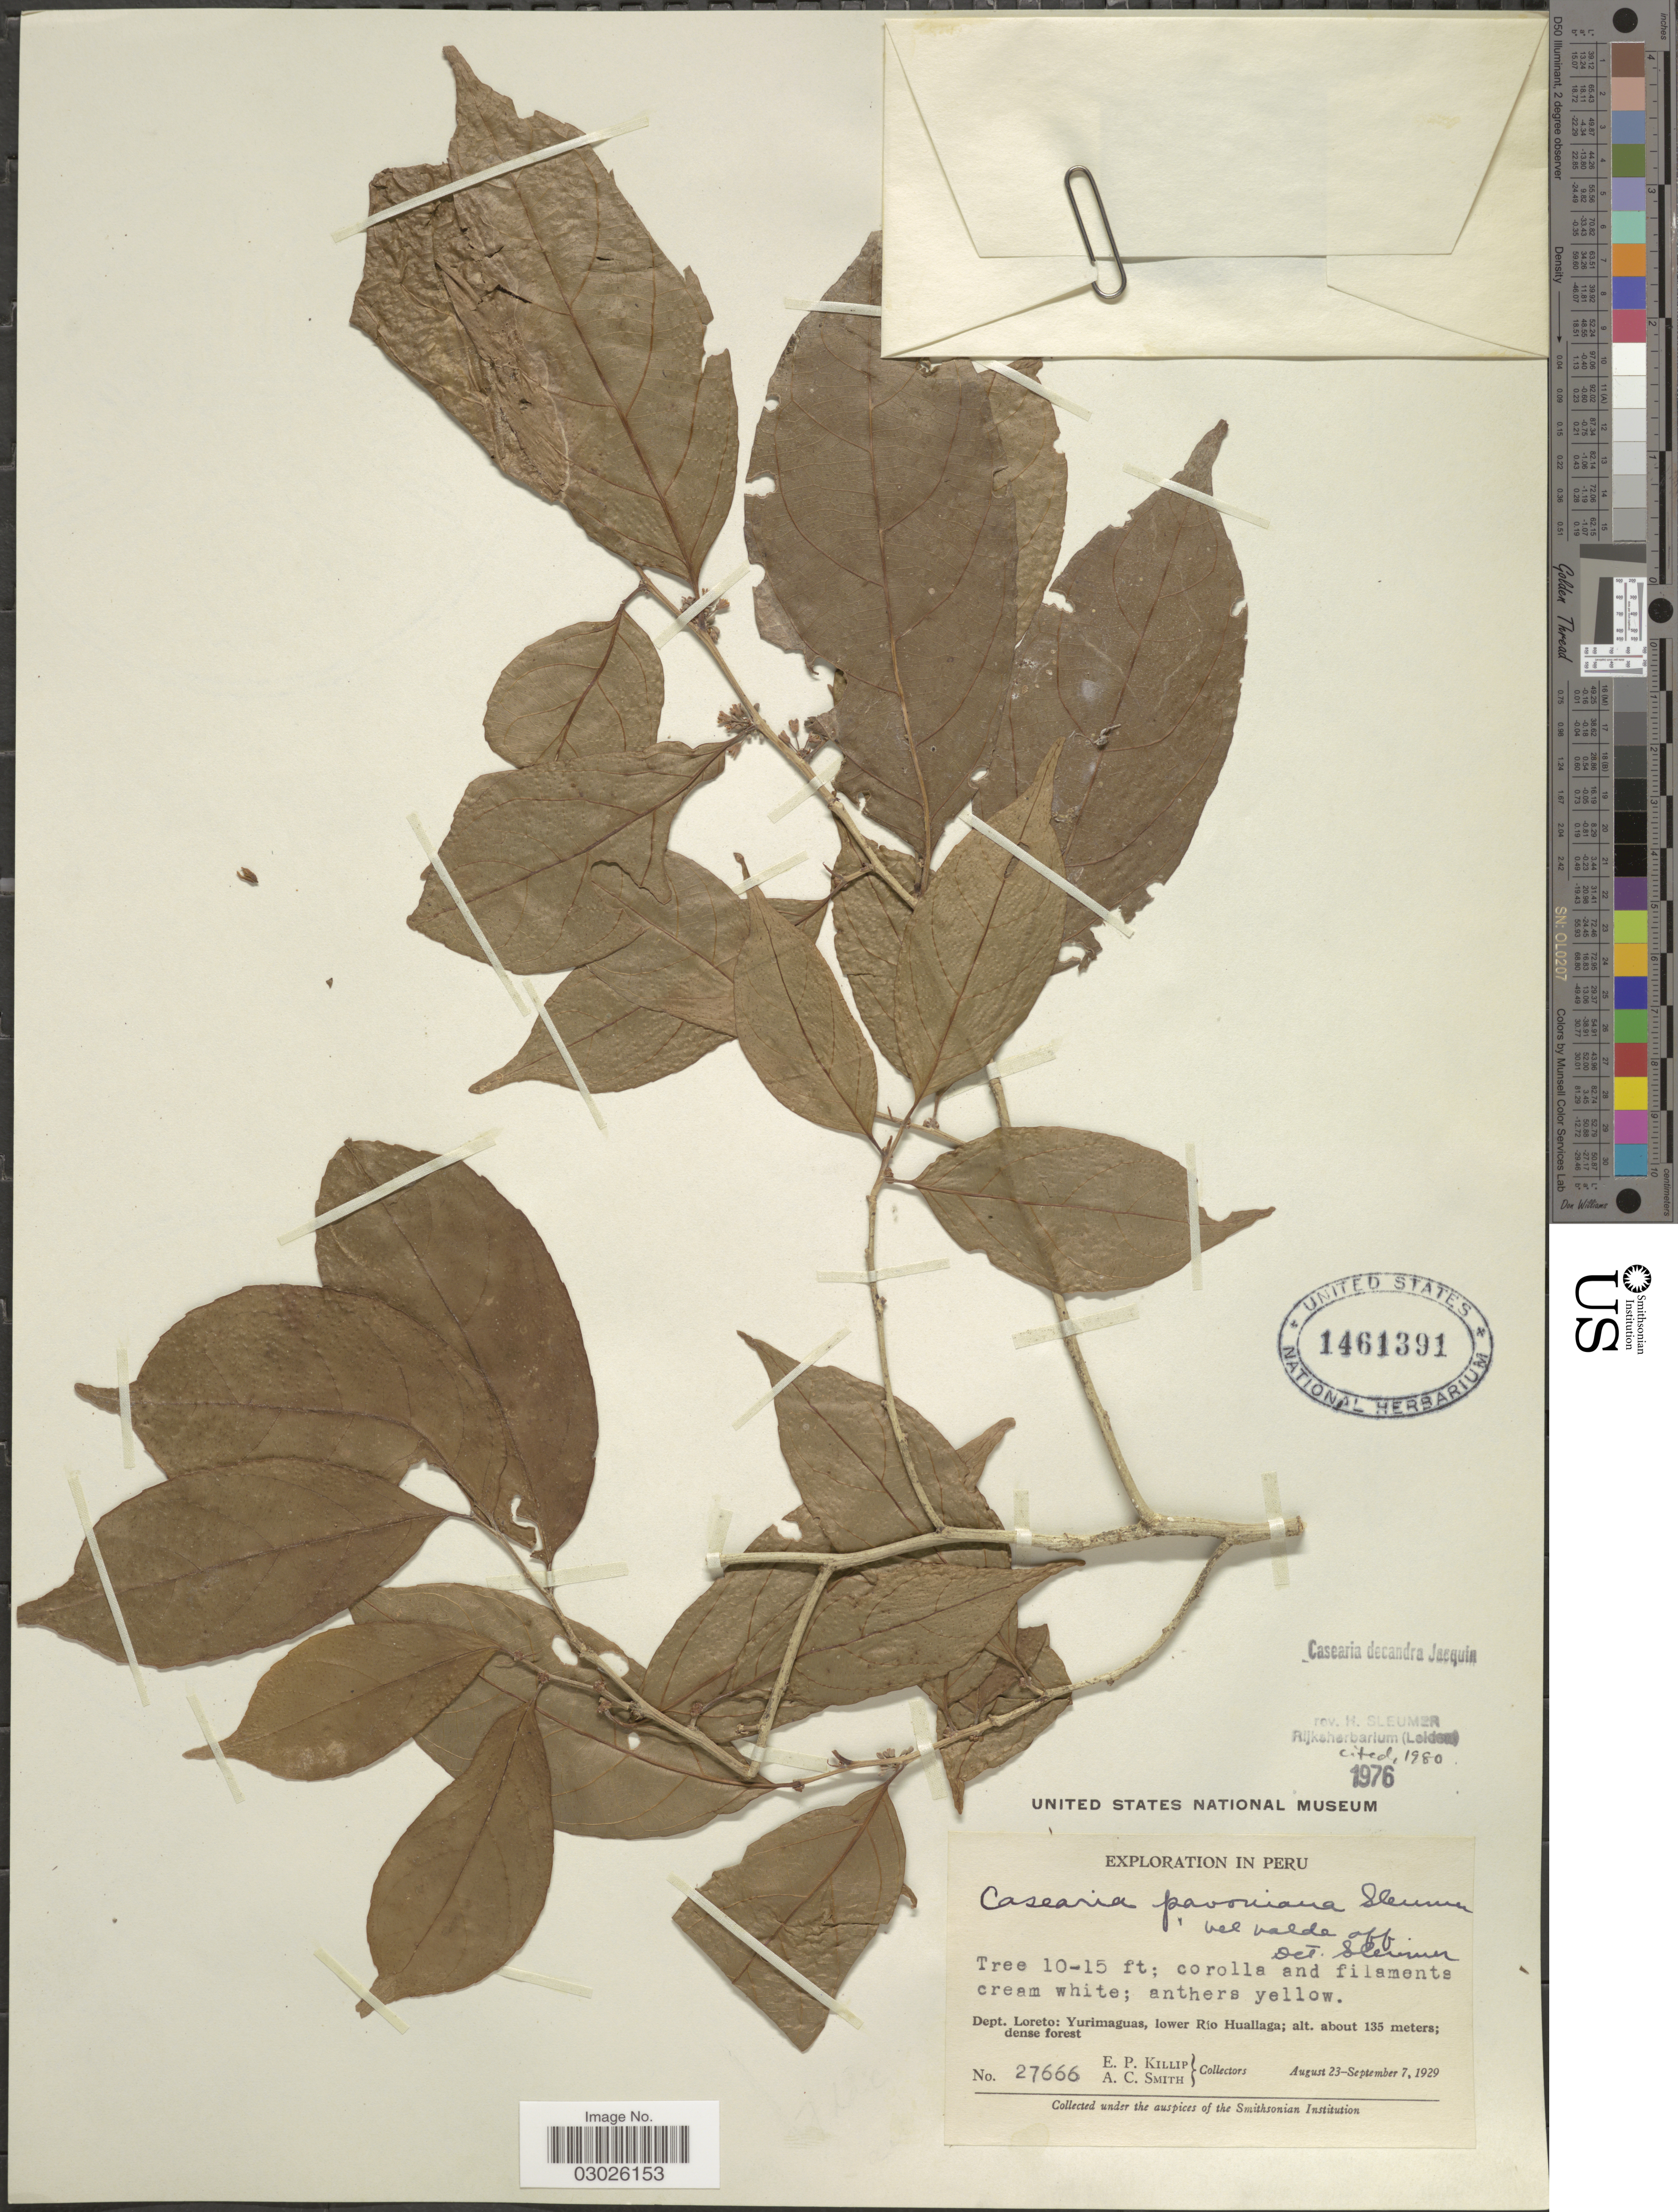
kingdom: Plantae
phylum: Tracheophyta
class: Magnoliopsida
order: Malpighiales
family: Salicaceae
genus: Casearia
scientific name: Casearia decandra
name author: Jacq.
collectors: E. P. Killip & A. C. Smith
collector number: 27666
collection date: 1929-08-23/1929-09-07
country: Peru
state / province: Loreto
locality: Dept. Loreto: Yurimaguas, lower Río Huallaga.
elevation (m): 135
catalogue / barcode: US 1461391